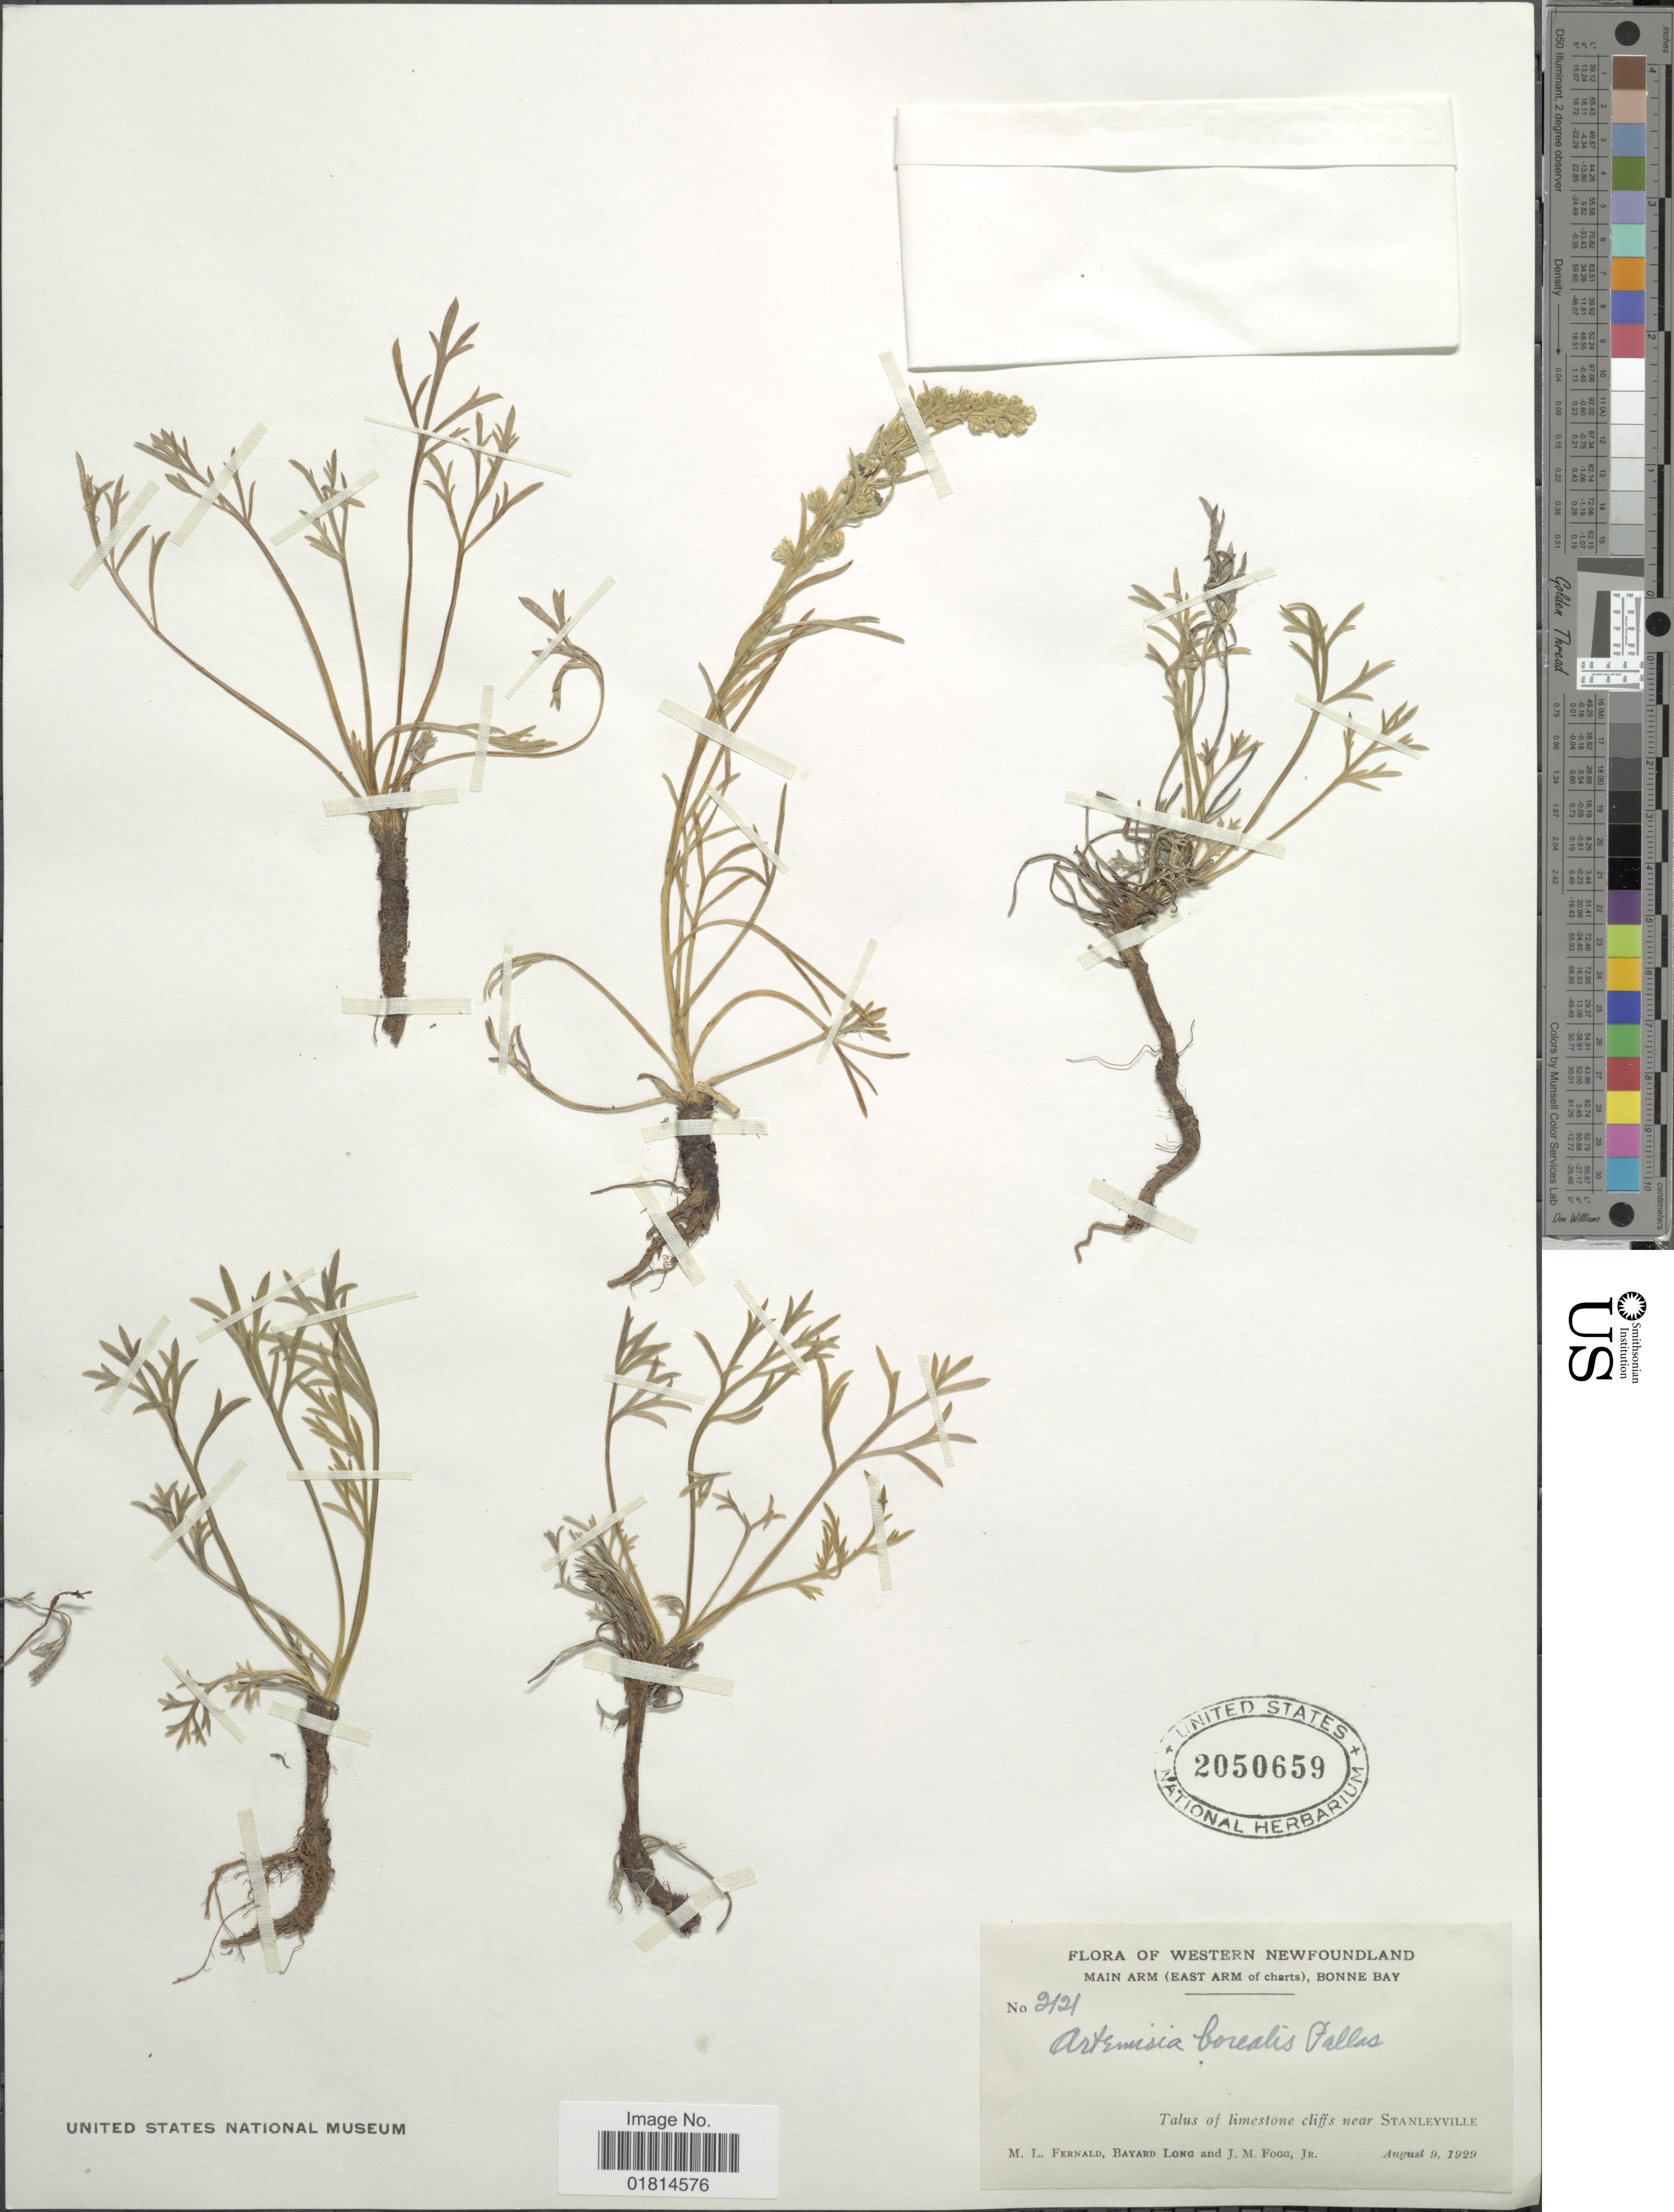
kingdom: Plantae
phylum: Tracheophyta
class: Magnoliopsida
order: Asterales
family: Asteraceae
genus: Artemisia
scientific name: Artemisia borealis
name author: Pall.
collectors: M. L. Fernald, B. Long & J. Fogg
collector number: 2121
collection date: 1929-08-09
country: Canada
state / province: Newfoundland and Labrador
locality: Western Newfoundland. Main Arm (East Arm of charts), Bonne Bay. Talus of limestone cliffs near Stanleyville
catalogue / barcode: US 2050659